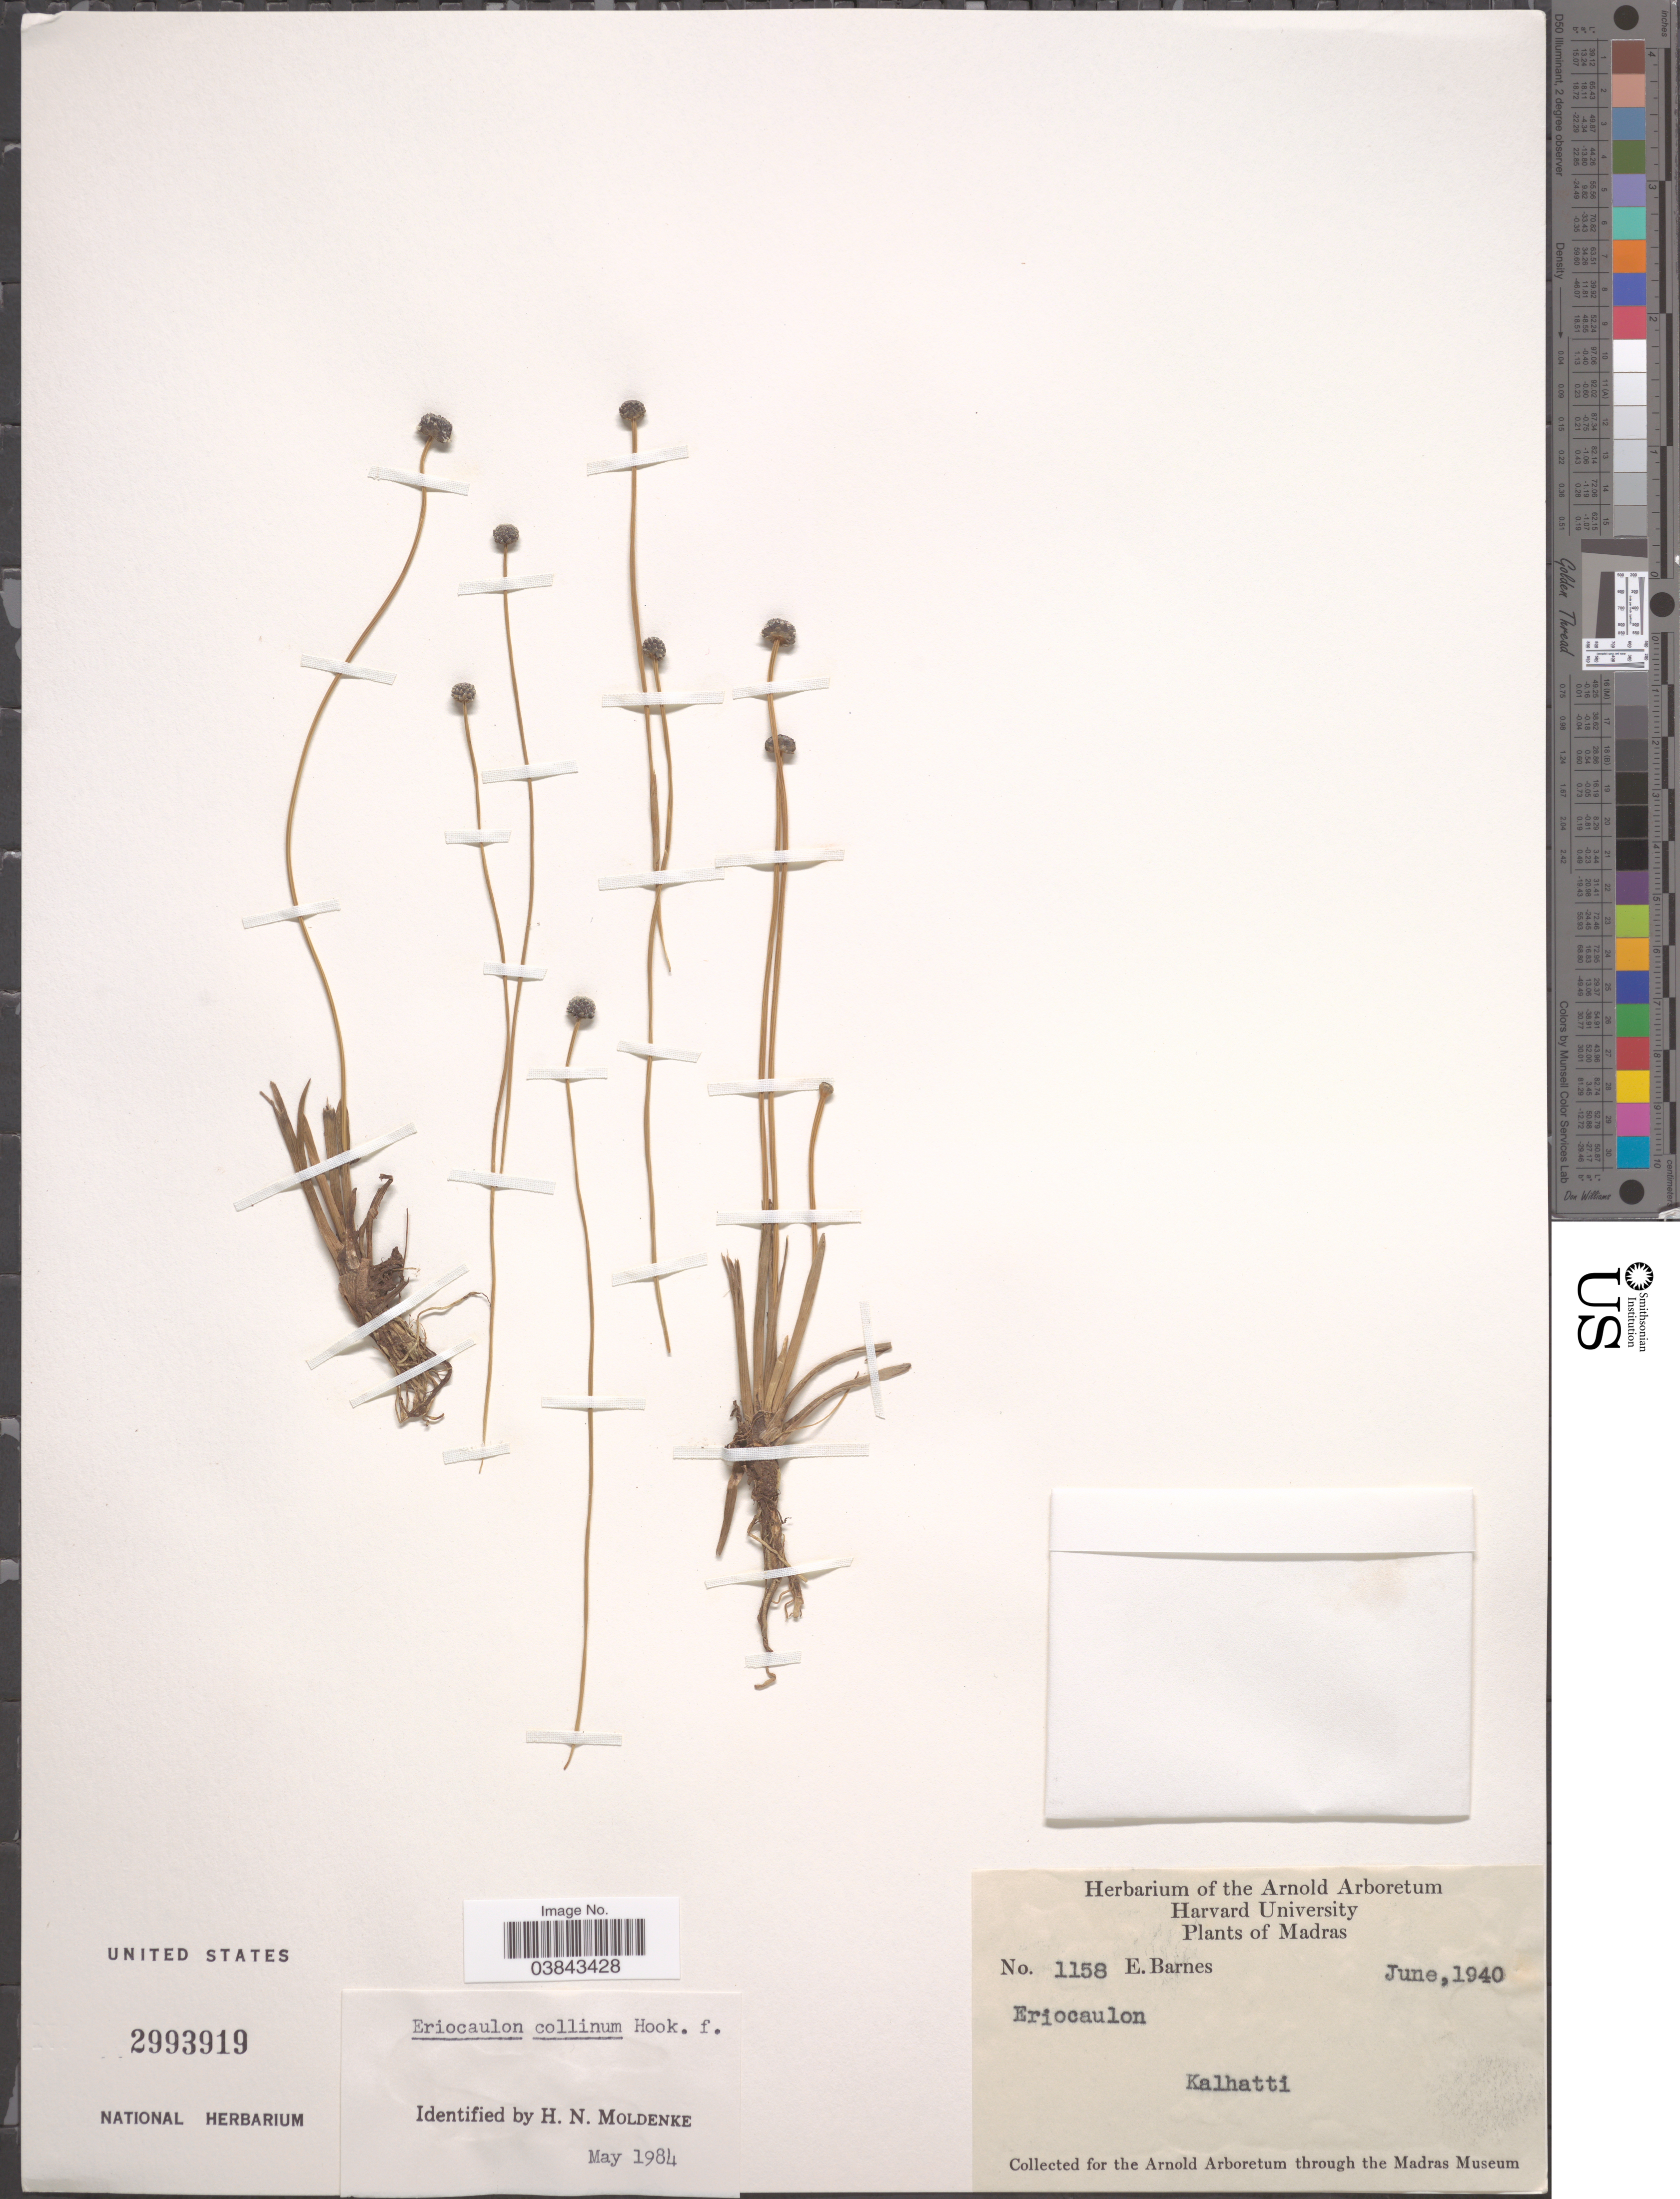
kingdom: Plantae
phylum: Tracheophyta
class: Liliopsida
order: Poales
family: Eriocaulaceae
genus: Eriocaulon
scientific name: Eriocaulon collinum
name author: Hook. f.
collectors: E. Barnes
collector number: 1158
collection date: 1940-06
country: India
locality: Madras. Kalhatti.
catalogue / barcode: US 2993919